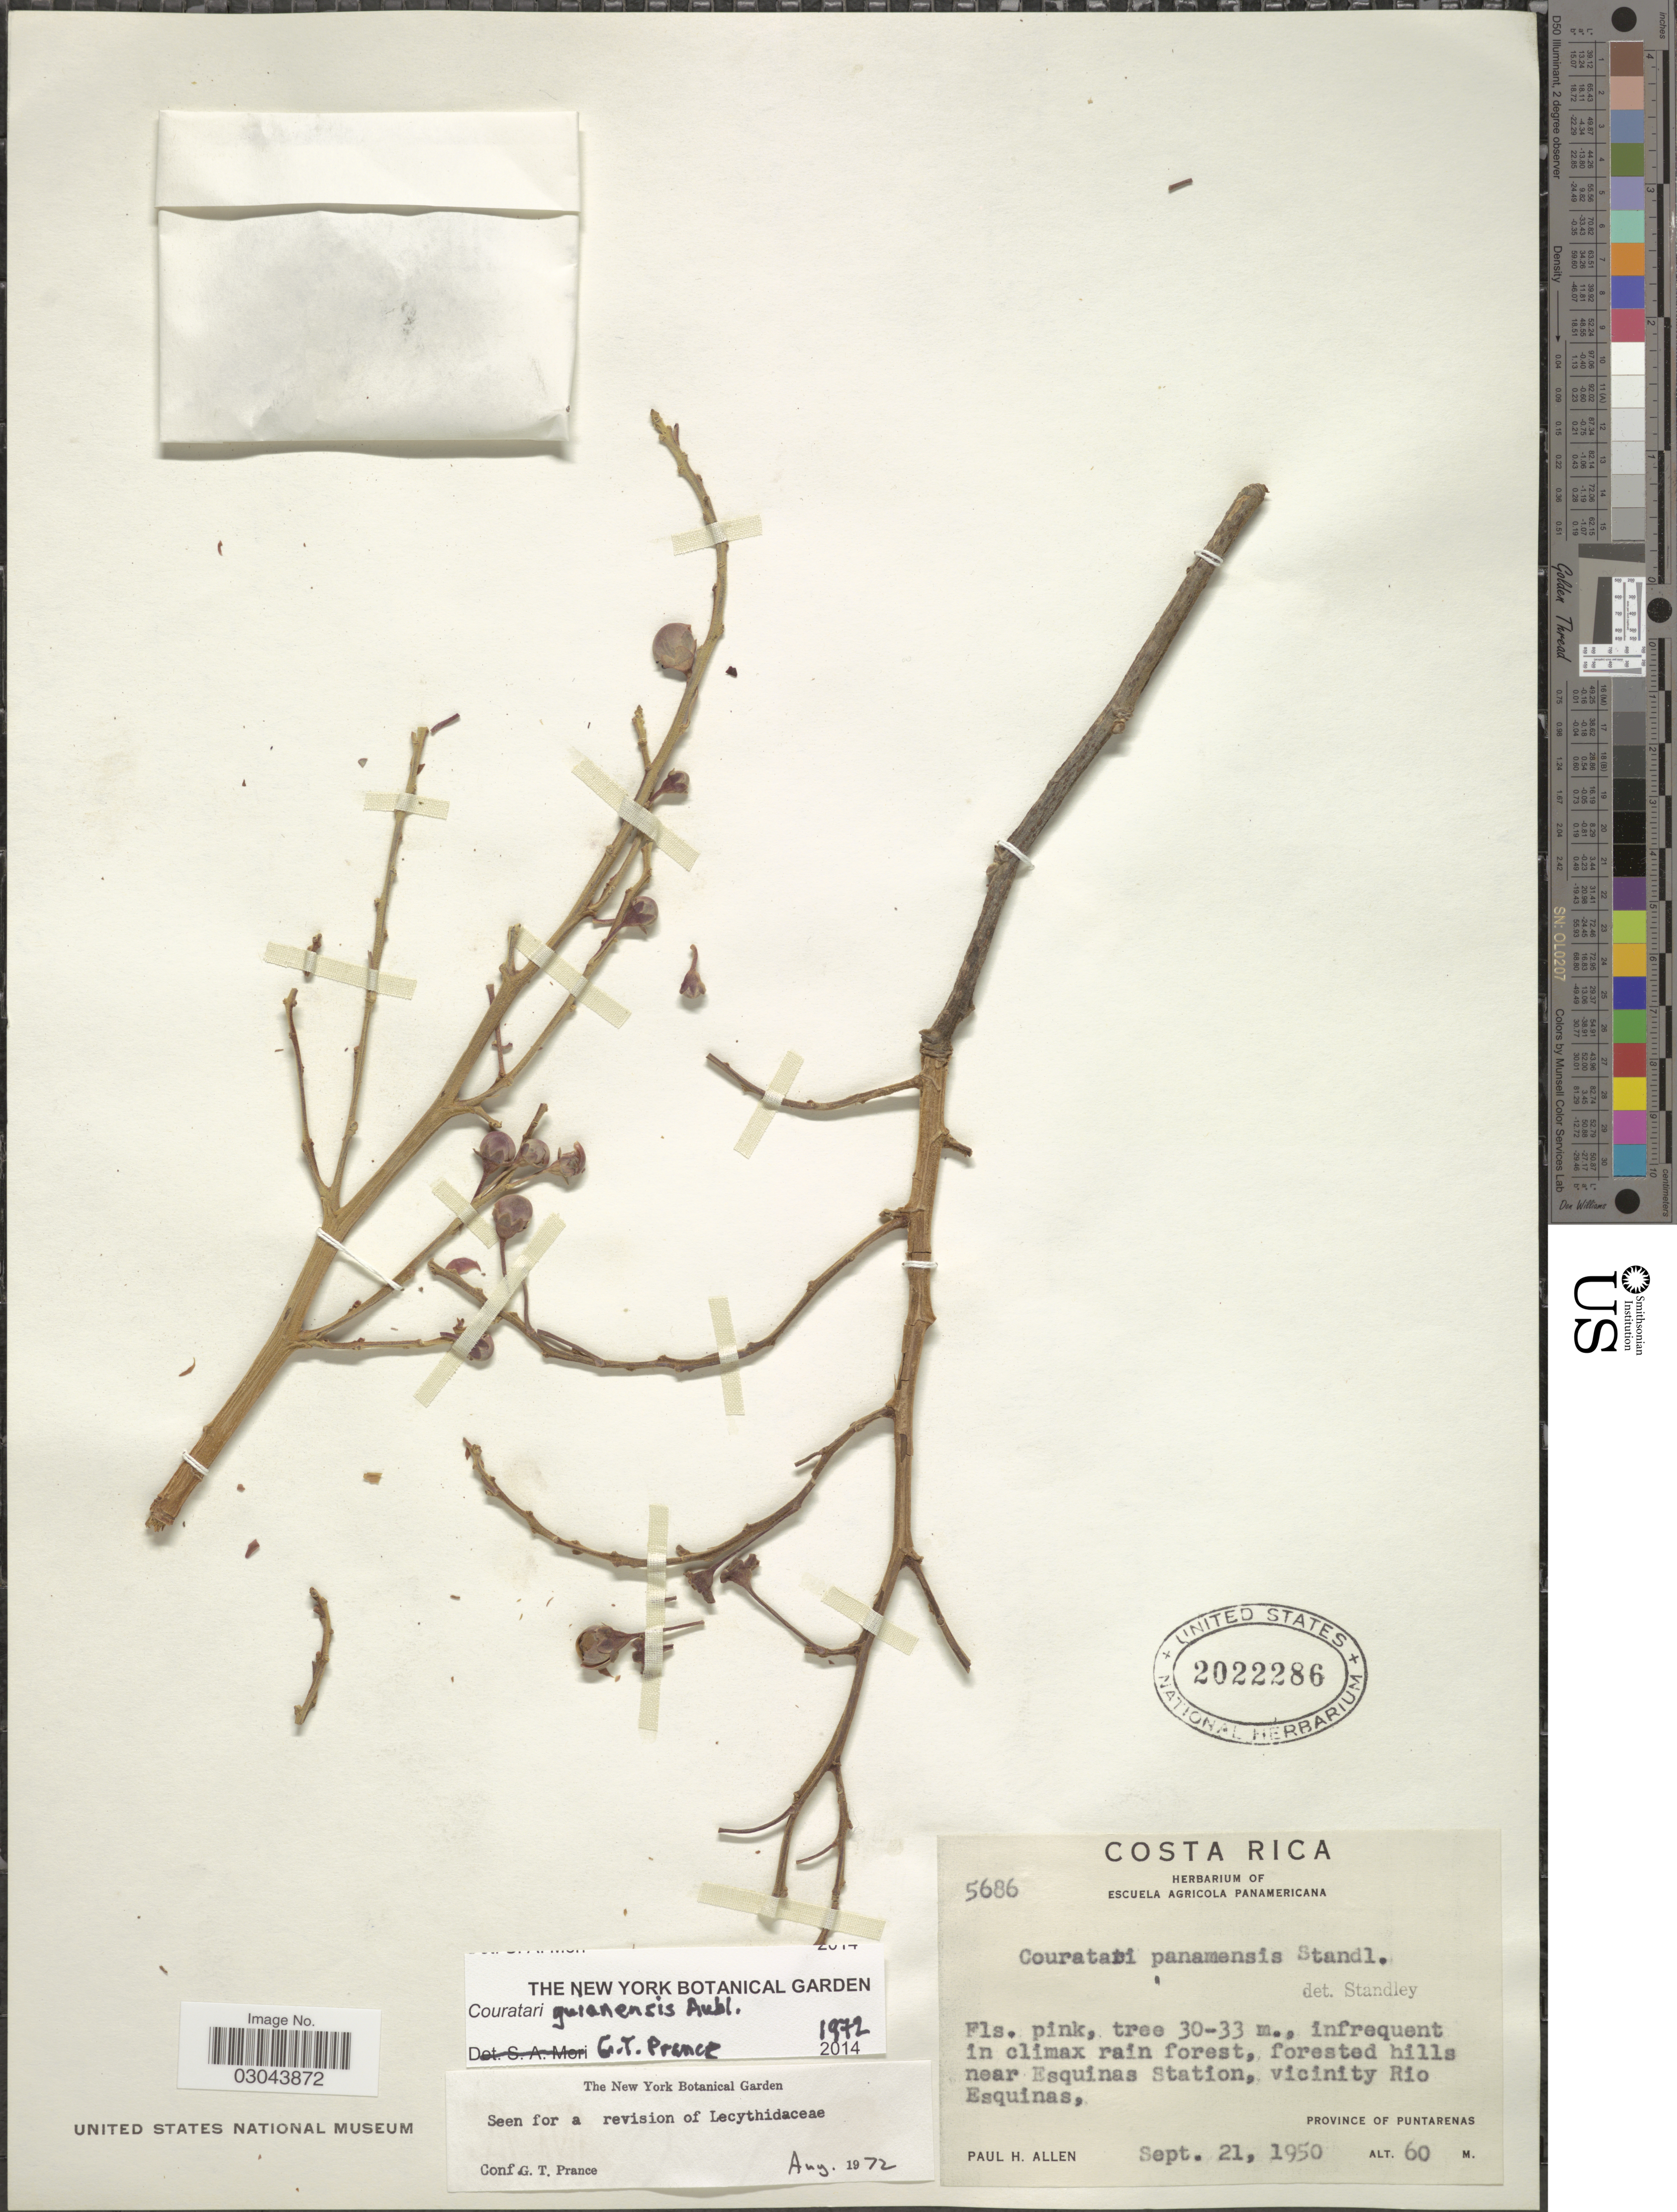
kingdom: Plantae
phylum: Tracheophyta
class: Magnoliopsida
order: Ericales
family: Lecythidaceae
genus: Couratari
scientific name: Couratari guianensis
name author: Aubl.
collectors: P. H. Allen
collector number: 5686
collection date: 1950-09-21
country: Costa Rica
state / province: Puntarenas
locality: Forested hills near Esquinas Station, vicinity Rio Esquinas.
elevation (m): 60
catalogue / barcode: US 2022286